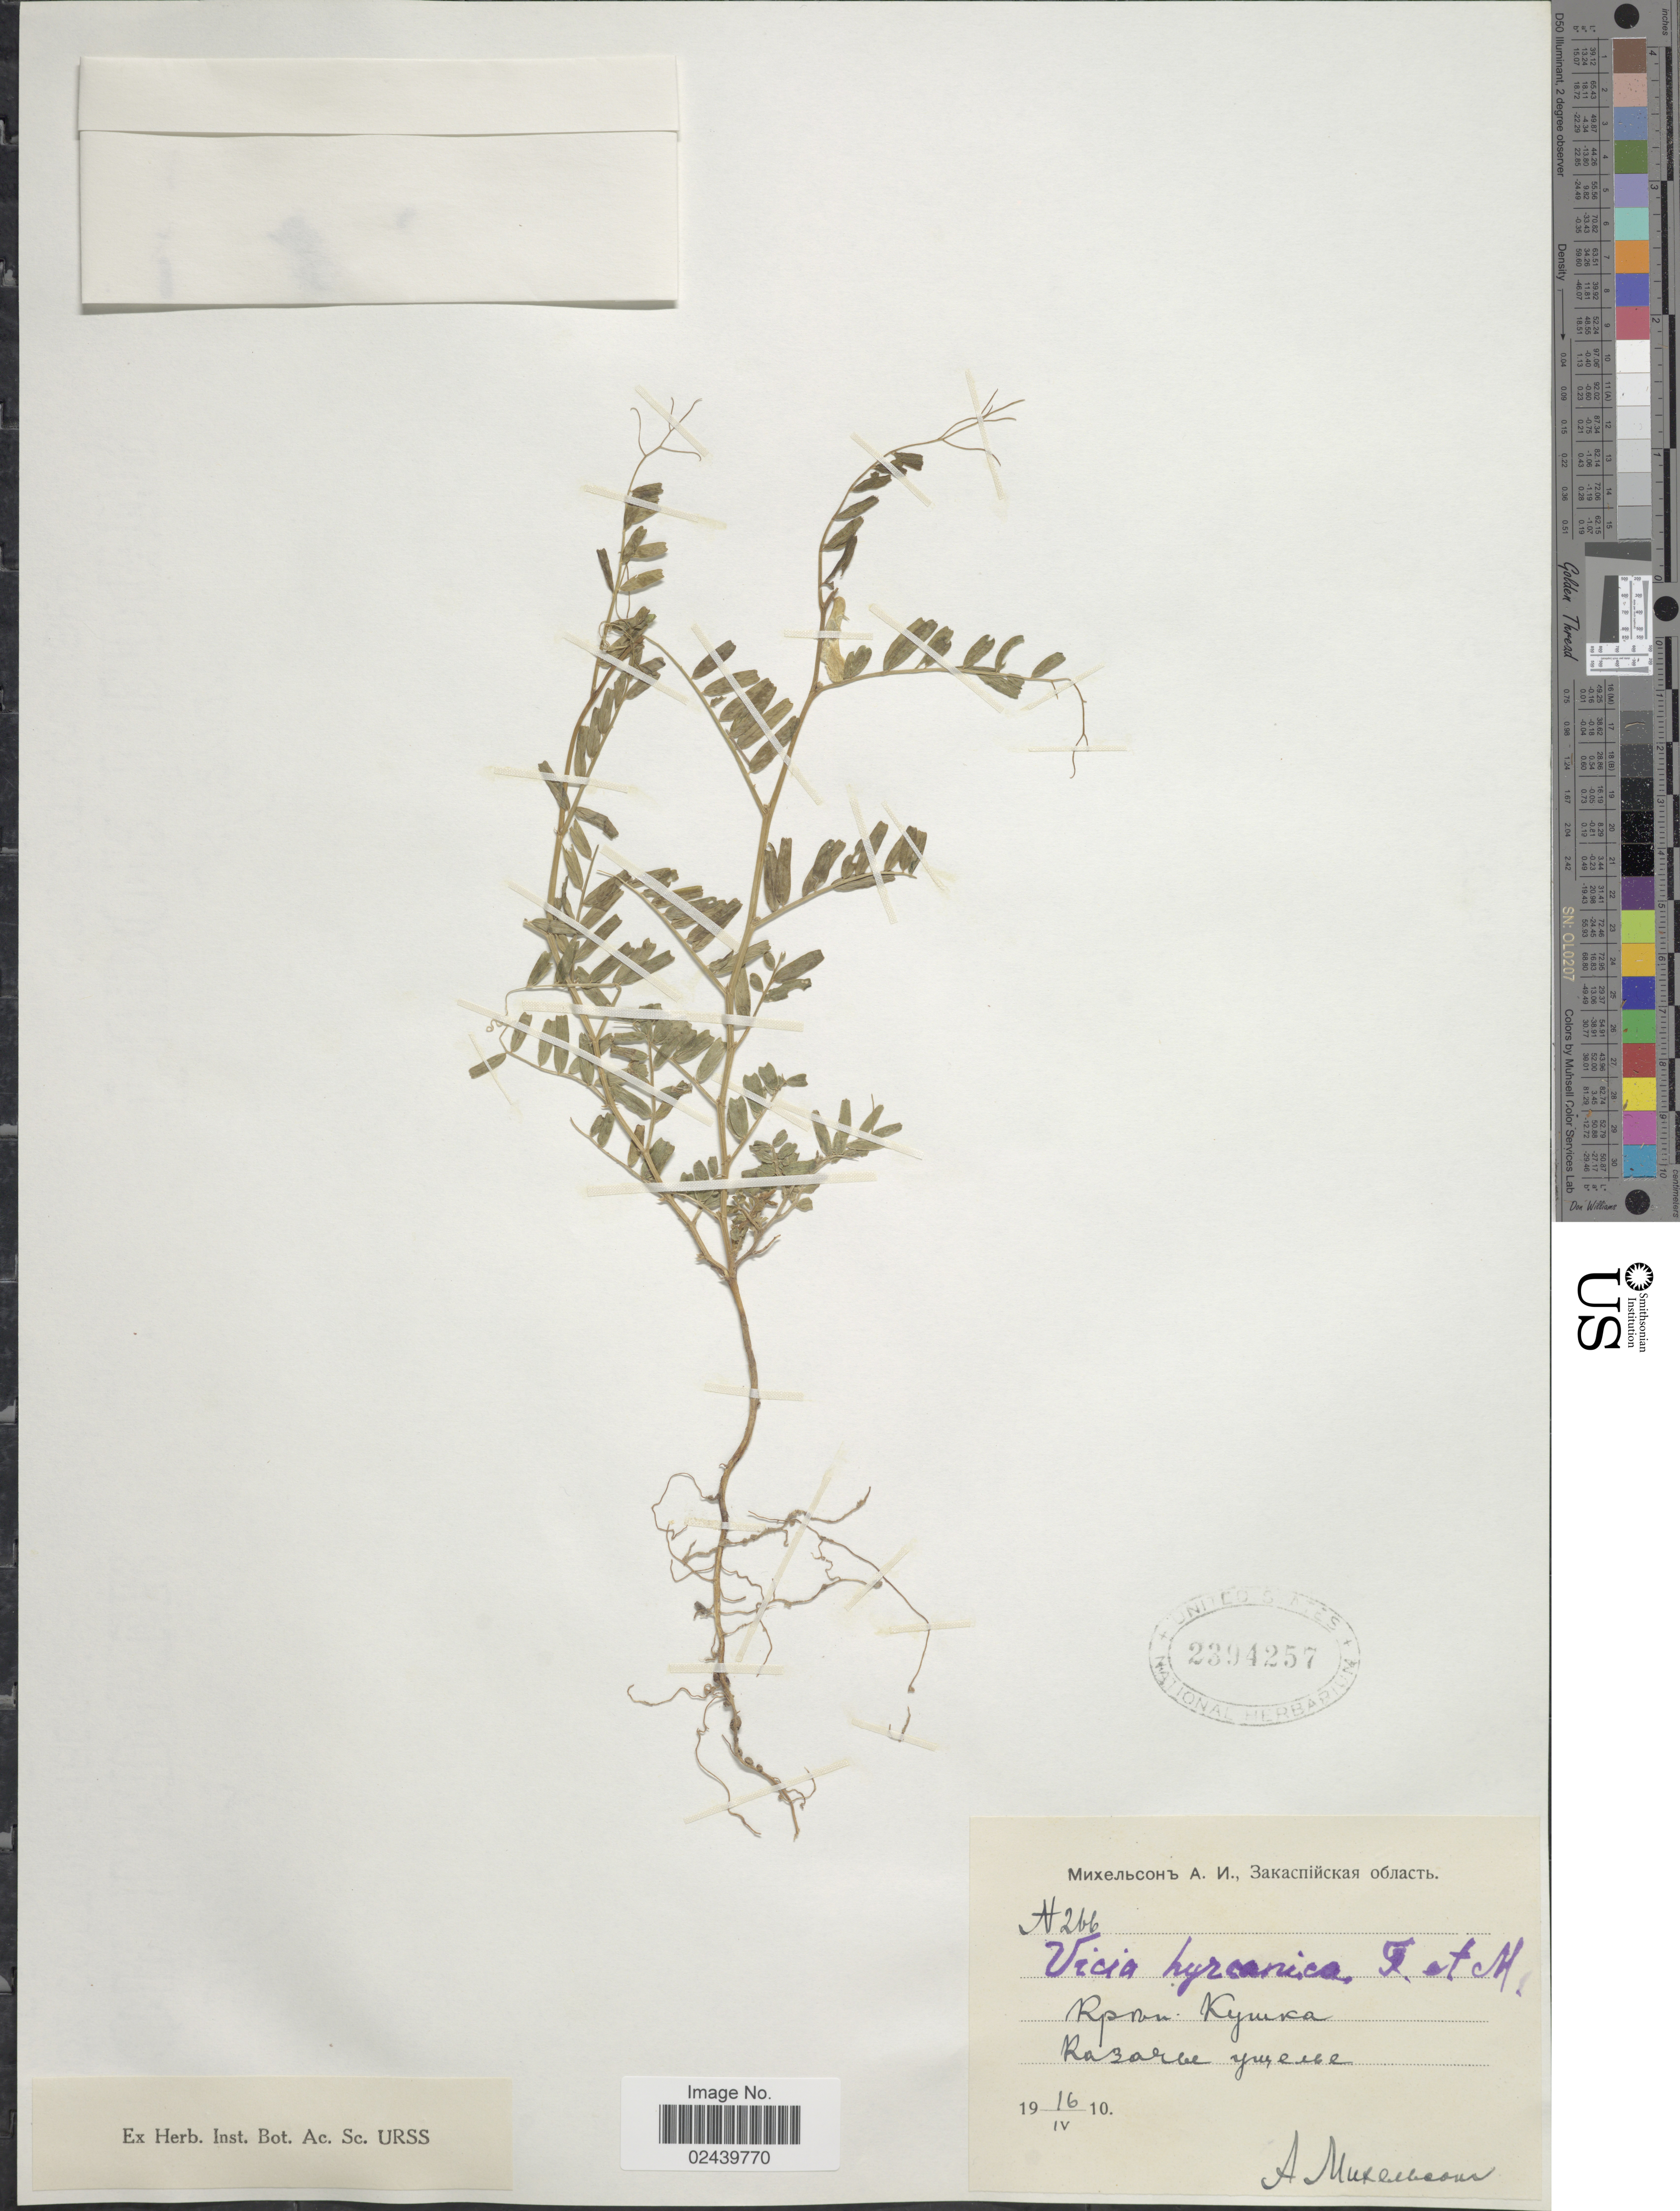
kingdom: Plantae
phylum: Tracheophyta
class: Magnoliopsida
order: Fabales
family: Fabaceae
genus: Vicia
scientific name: Vicia hyrcanica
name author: Fisch. & C.A. Mey.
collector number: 266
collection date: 1910-04-16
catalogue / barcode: US 2394257